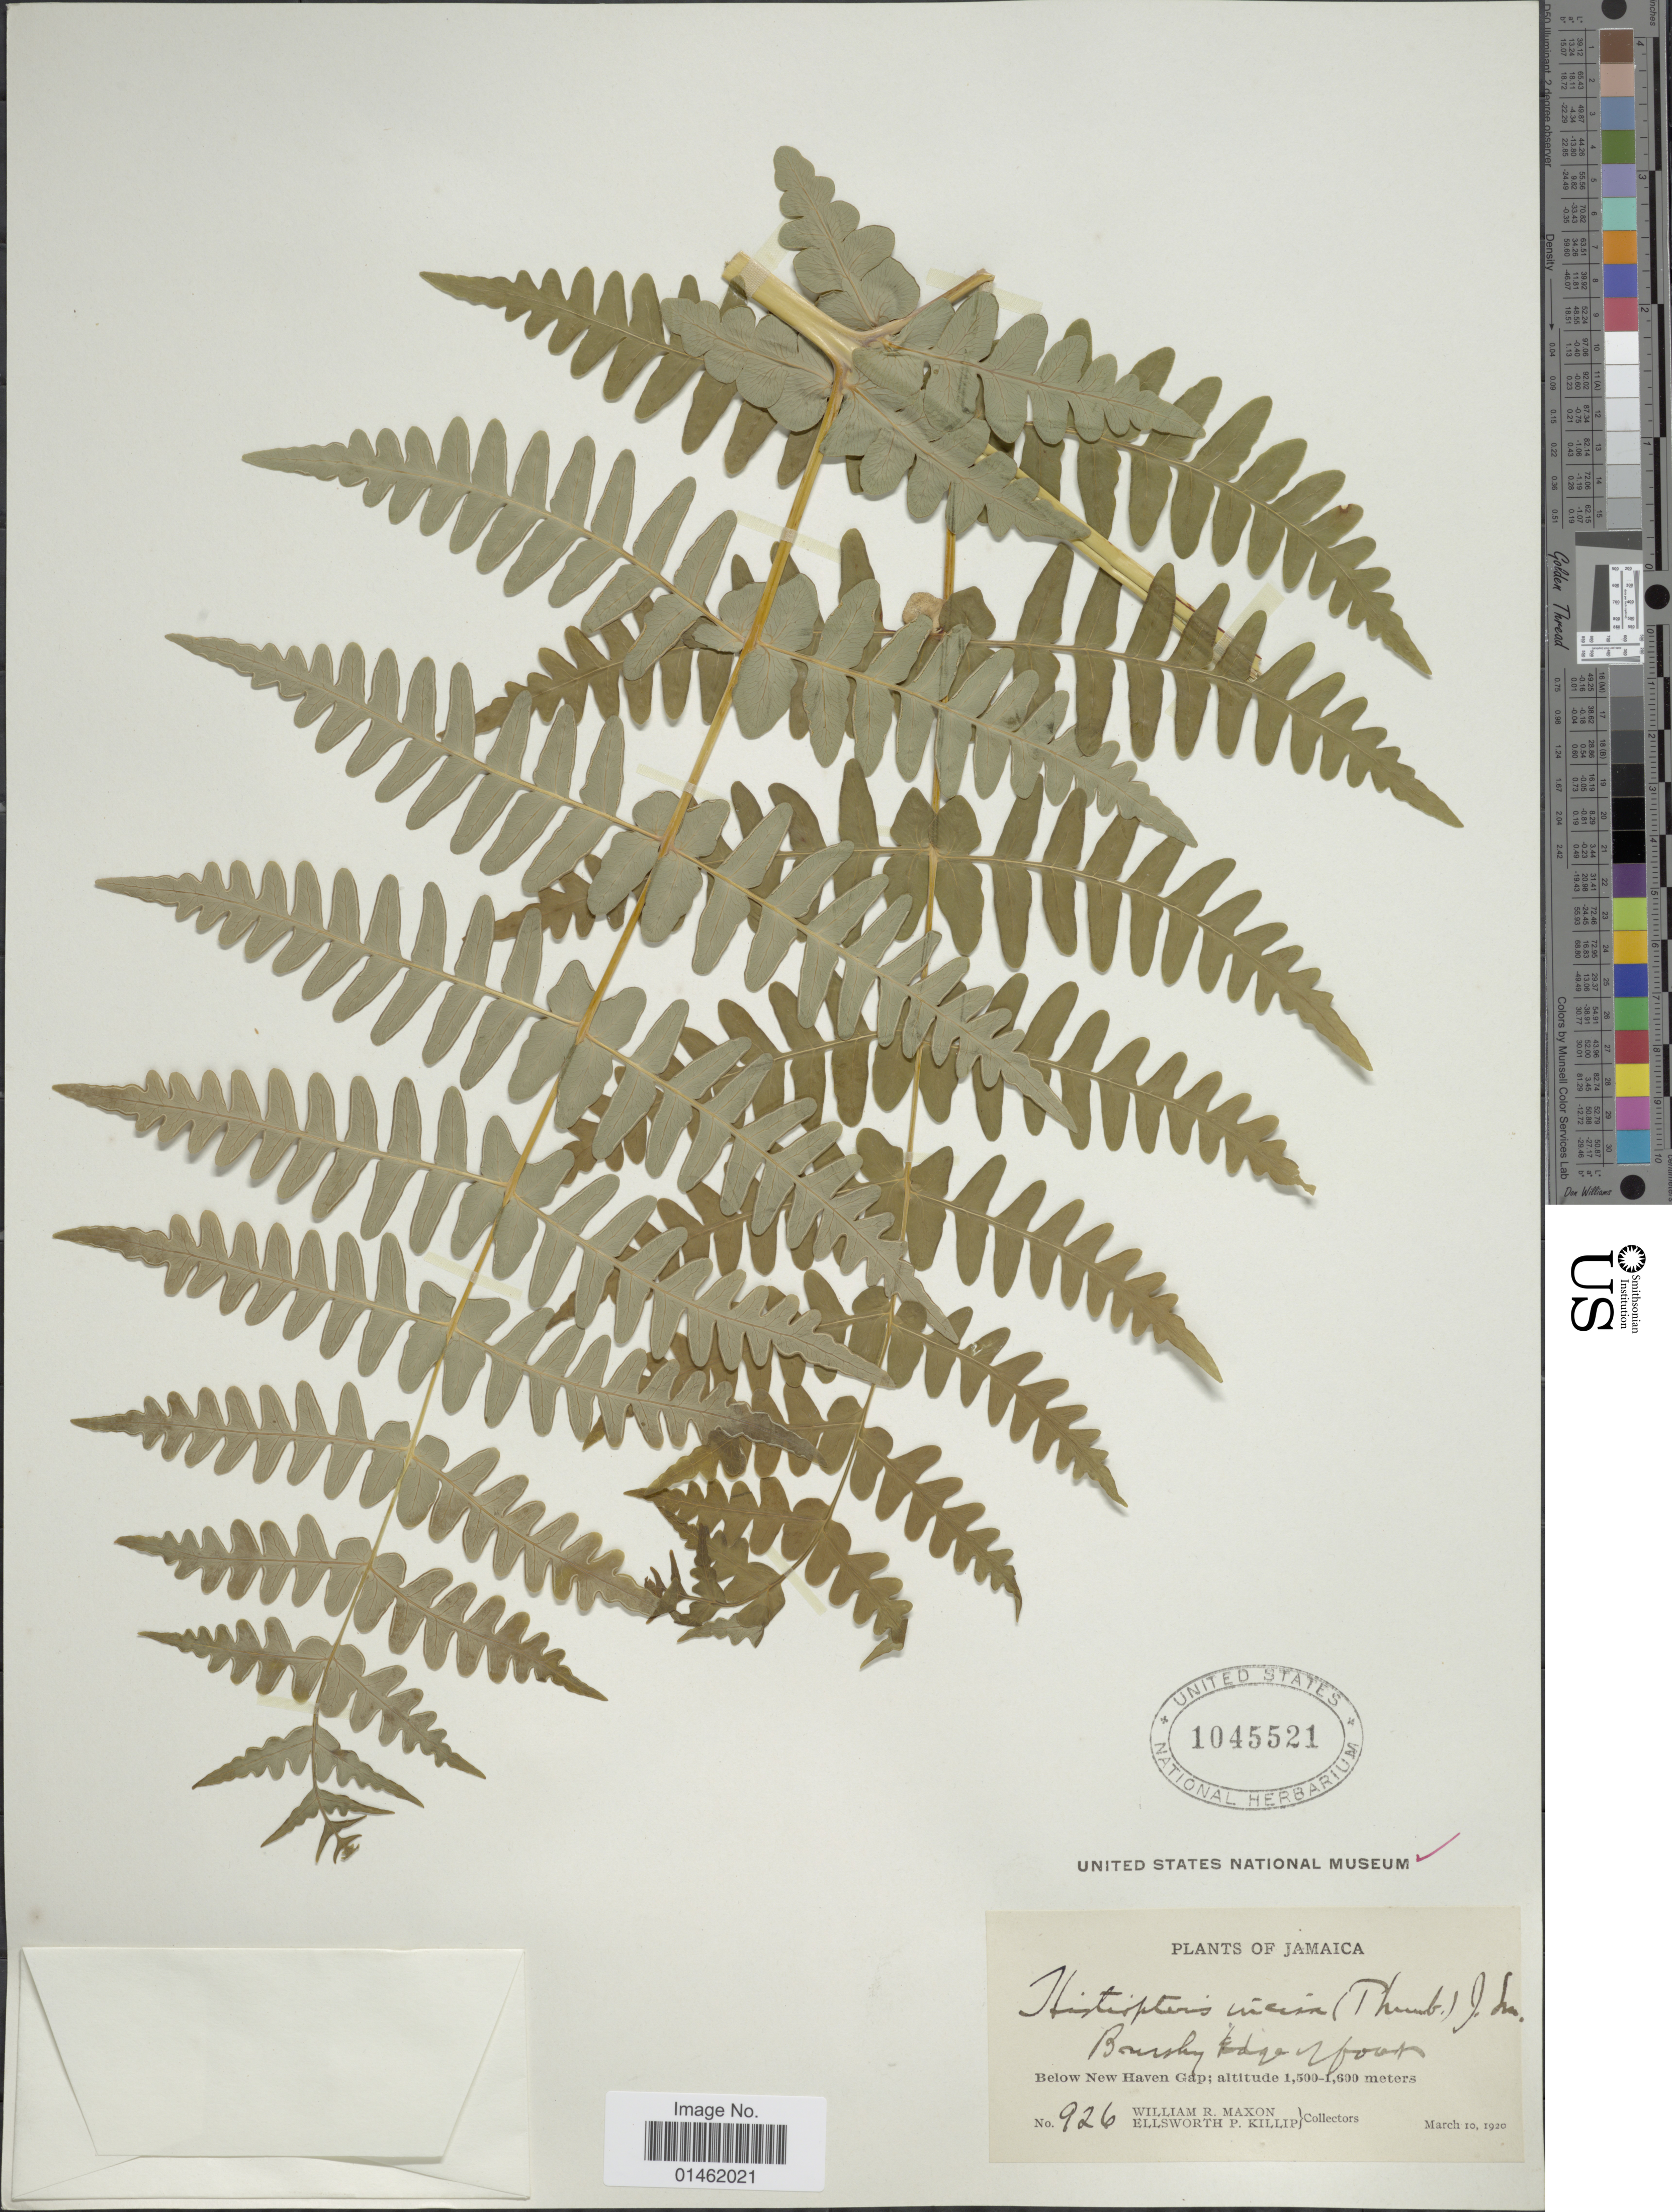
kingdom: Plantae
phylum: Tracheophyta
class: Polypodiopsida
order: Polypodiales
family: Dennstaedtiaceae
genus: Histiopteris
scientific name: Histiopteris incisa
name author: (Thunb.) J. Sm.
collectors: W. R. Maxon & E. P. Killip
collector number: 926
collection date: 1920-03-10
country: Jamaica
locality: Below New Haven Gap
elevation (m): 1500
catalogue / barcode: US 1045521